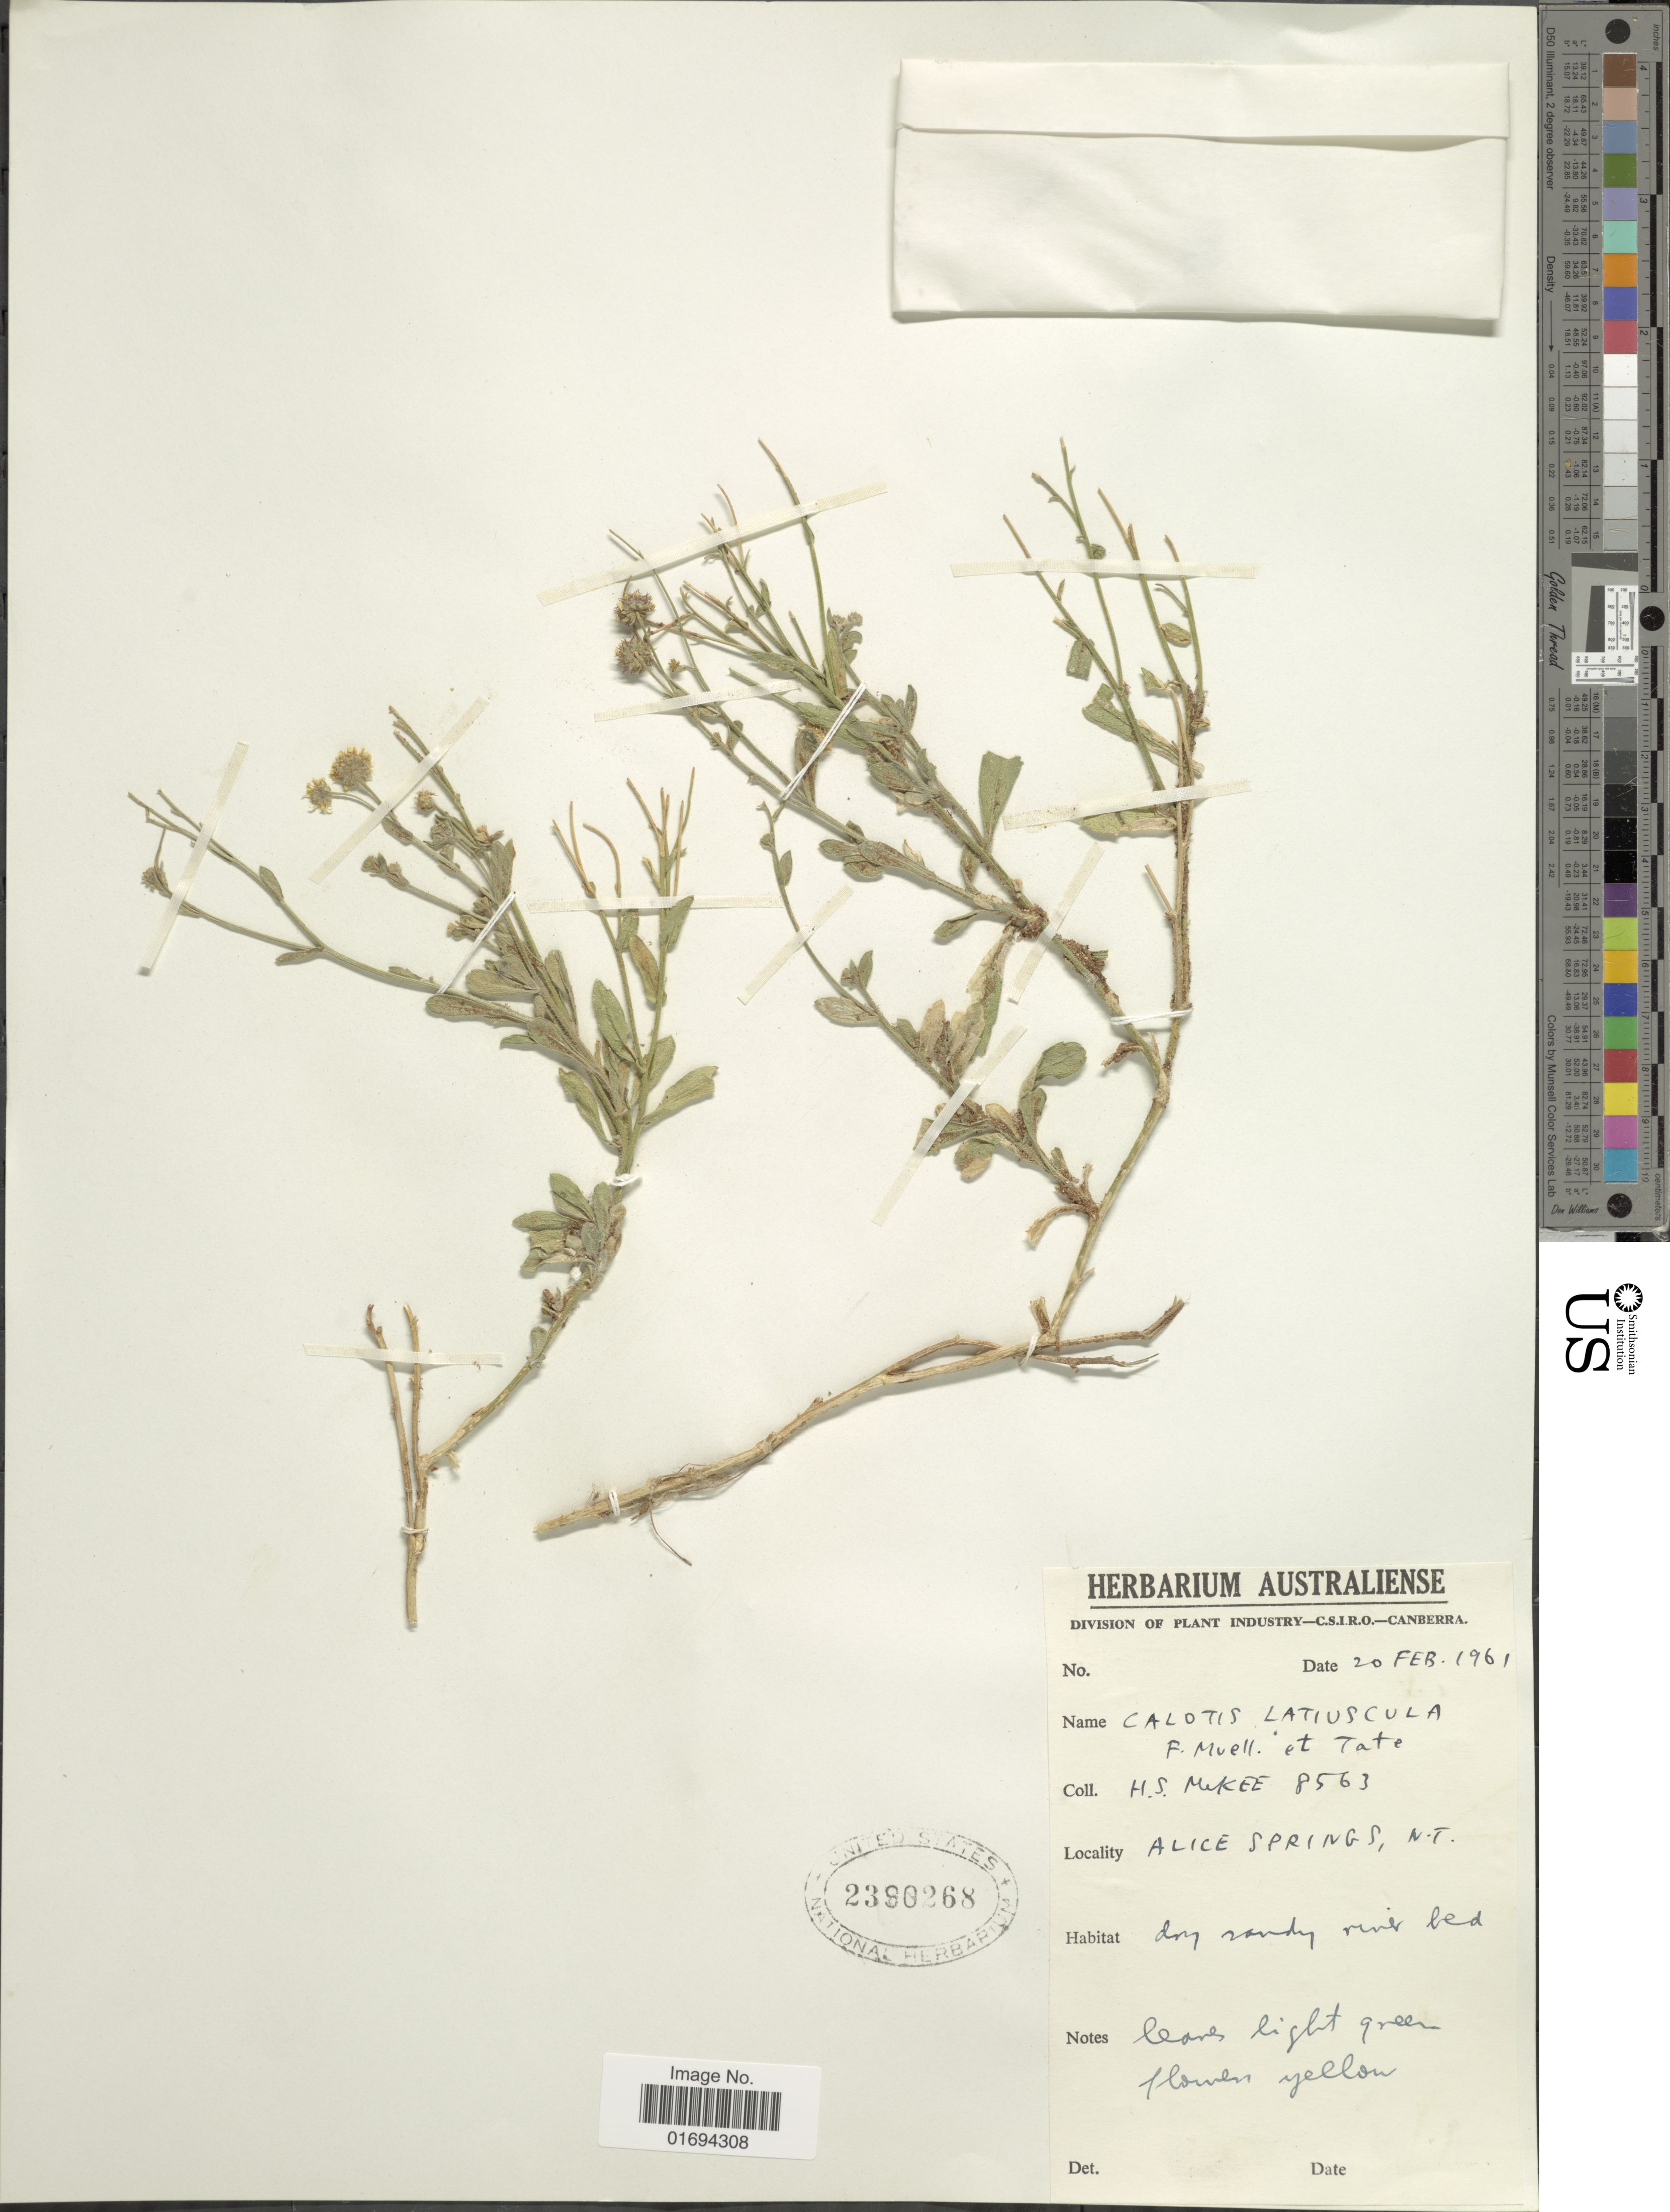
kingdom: Plantae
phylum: Tracheophyta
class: Magnoliopsida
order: Asterales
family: Asteraceae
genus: Calotis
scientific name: Calotis latiuscula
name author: F. Muell. & Tate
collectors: H. S. McKee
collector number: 8563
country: Canada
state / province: Northwest Territories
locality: Alice Springs, N. T.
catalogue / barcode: US 2390268